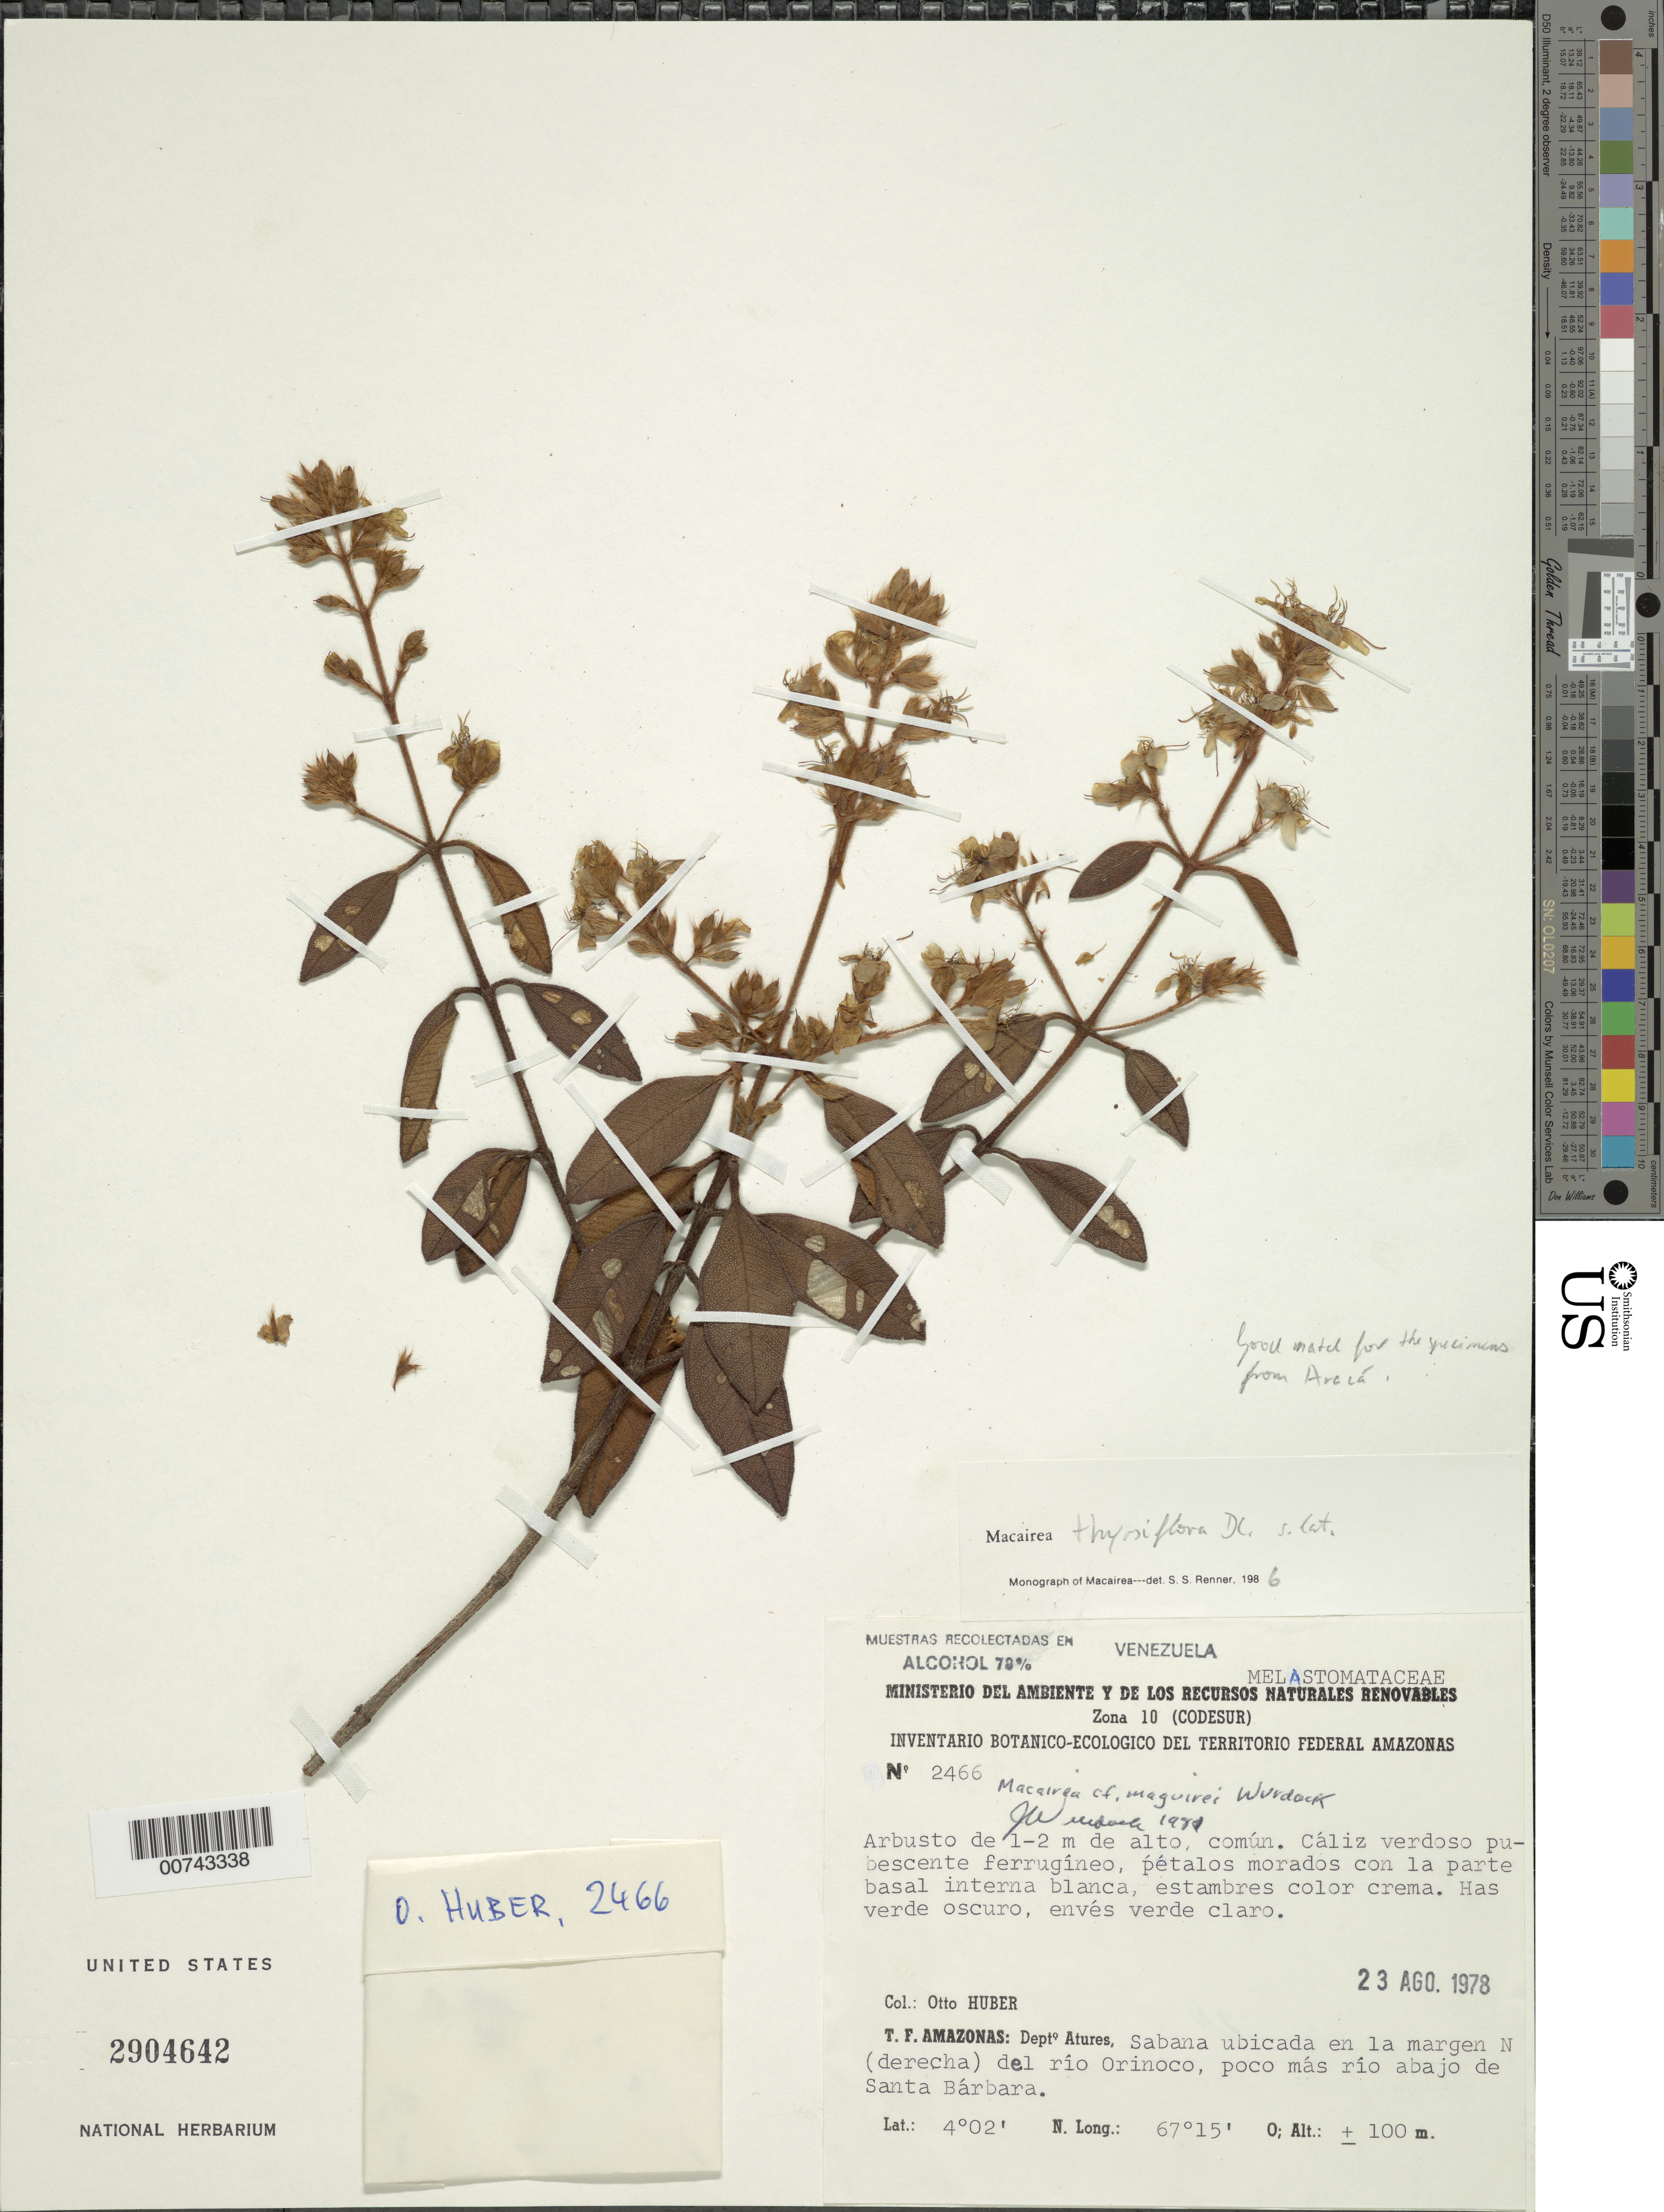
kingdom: Plantae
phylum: Tracheophyta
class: Magnoliopsida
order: Myrtales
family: Melastomataceae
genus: Macairea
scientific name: Macairea maguirei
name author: Wurdack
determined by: Nunes da Silva, Diego, (RB), Jardim Botanico do Rio de Janeiro - Herbario (BRAZIL)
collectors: O. Huber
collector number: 2466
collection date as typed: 23-Aug-78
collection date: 1978-08-23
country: Venezuela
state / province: Amazonas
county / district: Atures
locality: Santa Bárbara, poco más río abajo, N (derecha) del Río Orinoco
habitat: Sabana ubicada en la margen.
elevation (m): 100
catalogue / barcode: US 2904642